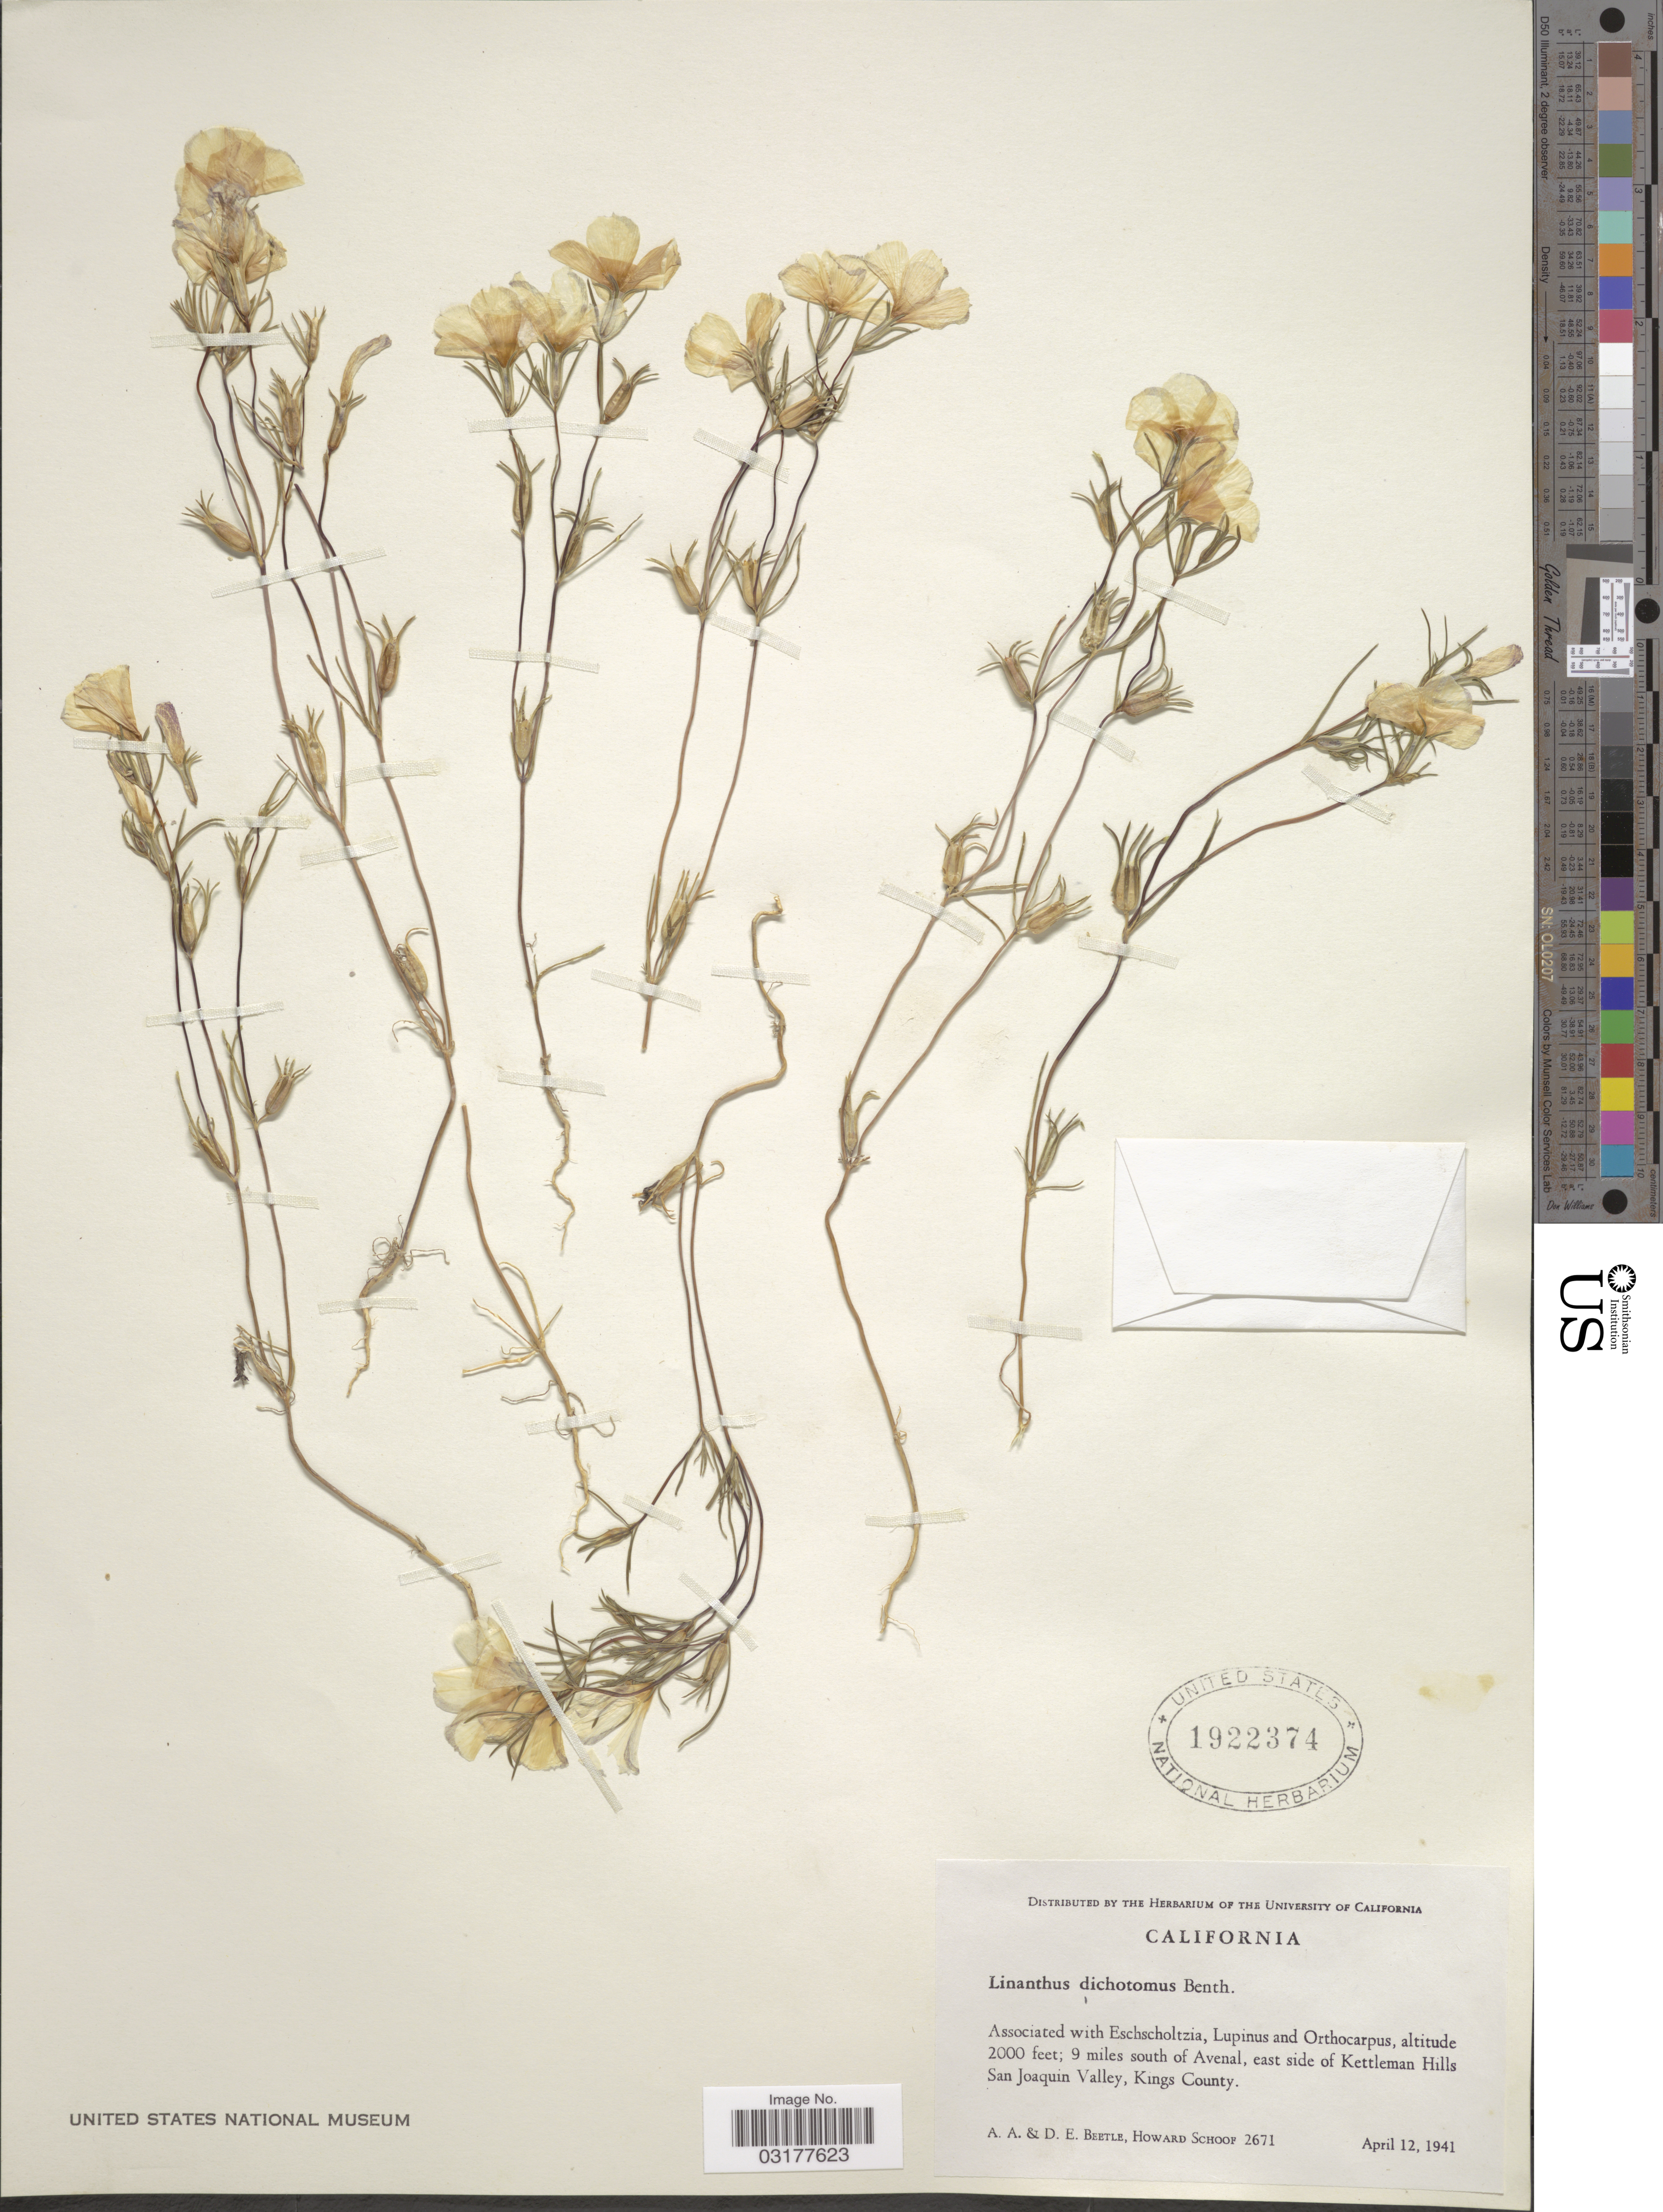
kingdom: Plantae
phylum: Tracheophyta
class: Magnoliopsida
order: Ericales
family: Polemoniaceae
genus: Linanthus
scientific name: Linanthus dichotomus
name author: Benth.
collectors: A. A. Beetle & D. Beetle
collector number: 2671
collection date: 1941-04-12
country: United States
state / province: California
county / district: Kings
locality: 9 miles south of Avenal, east side of Kettleman Hills San Joaquin Valley, Kings County.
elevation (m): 610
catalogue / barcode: US 1922374